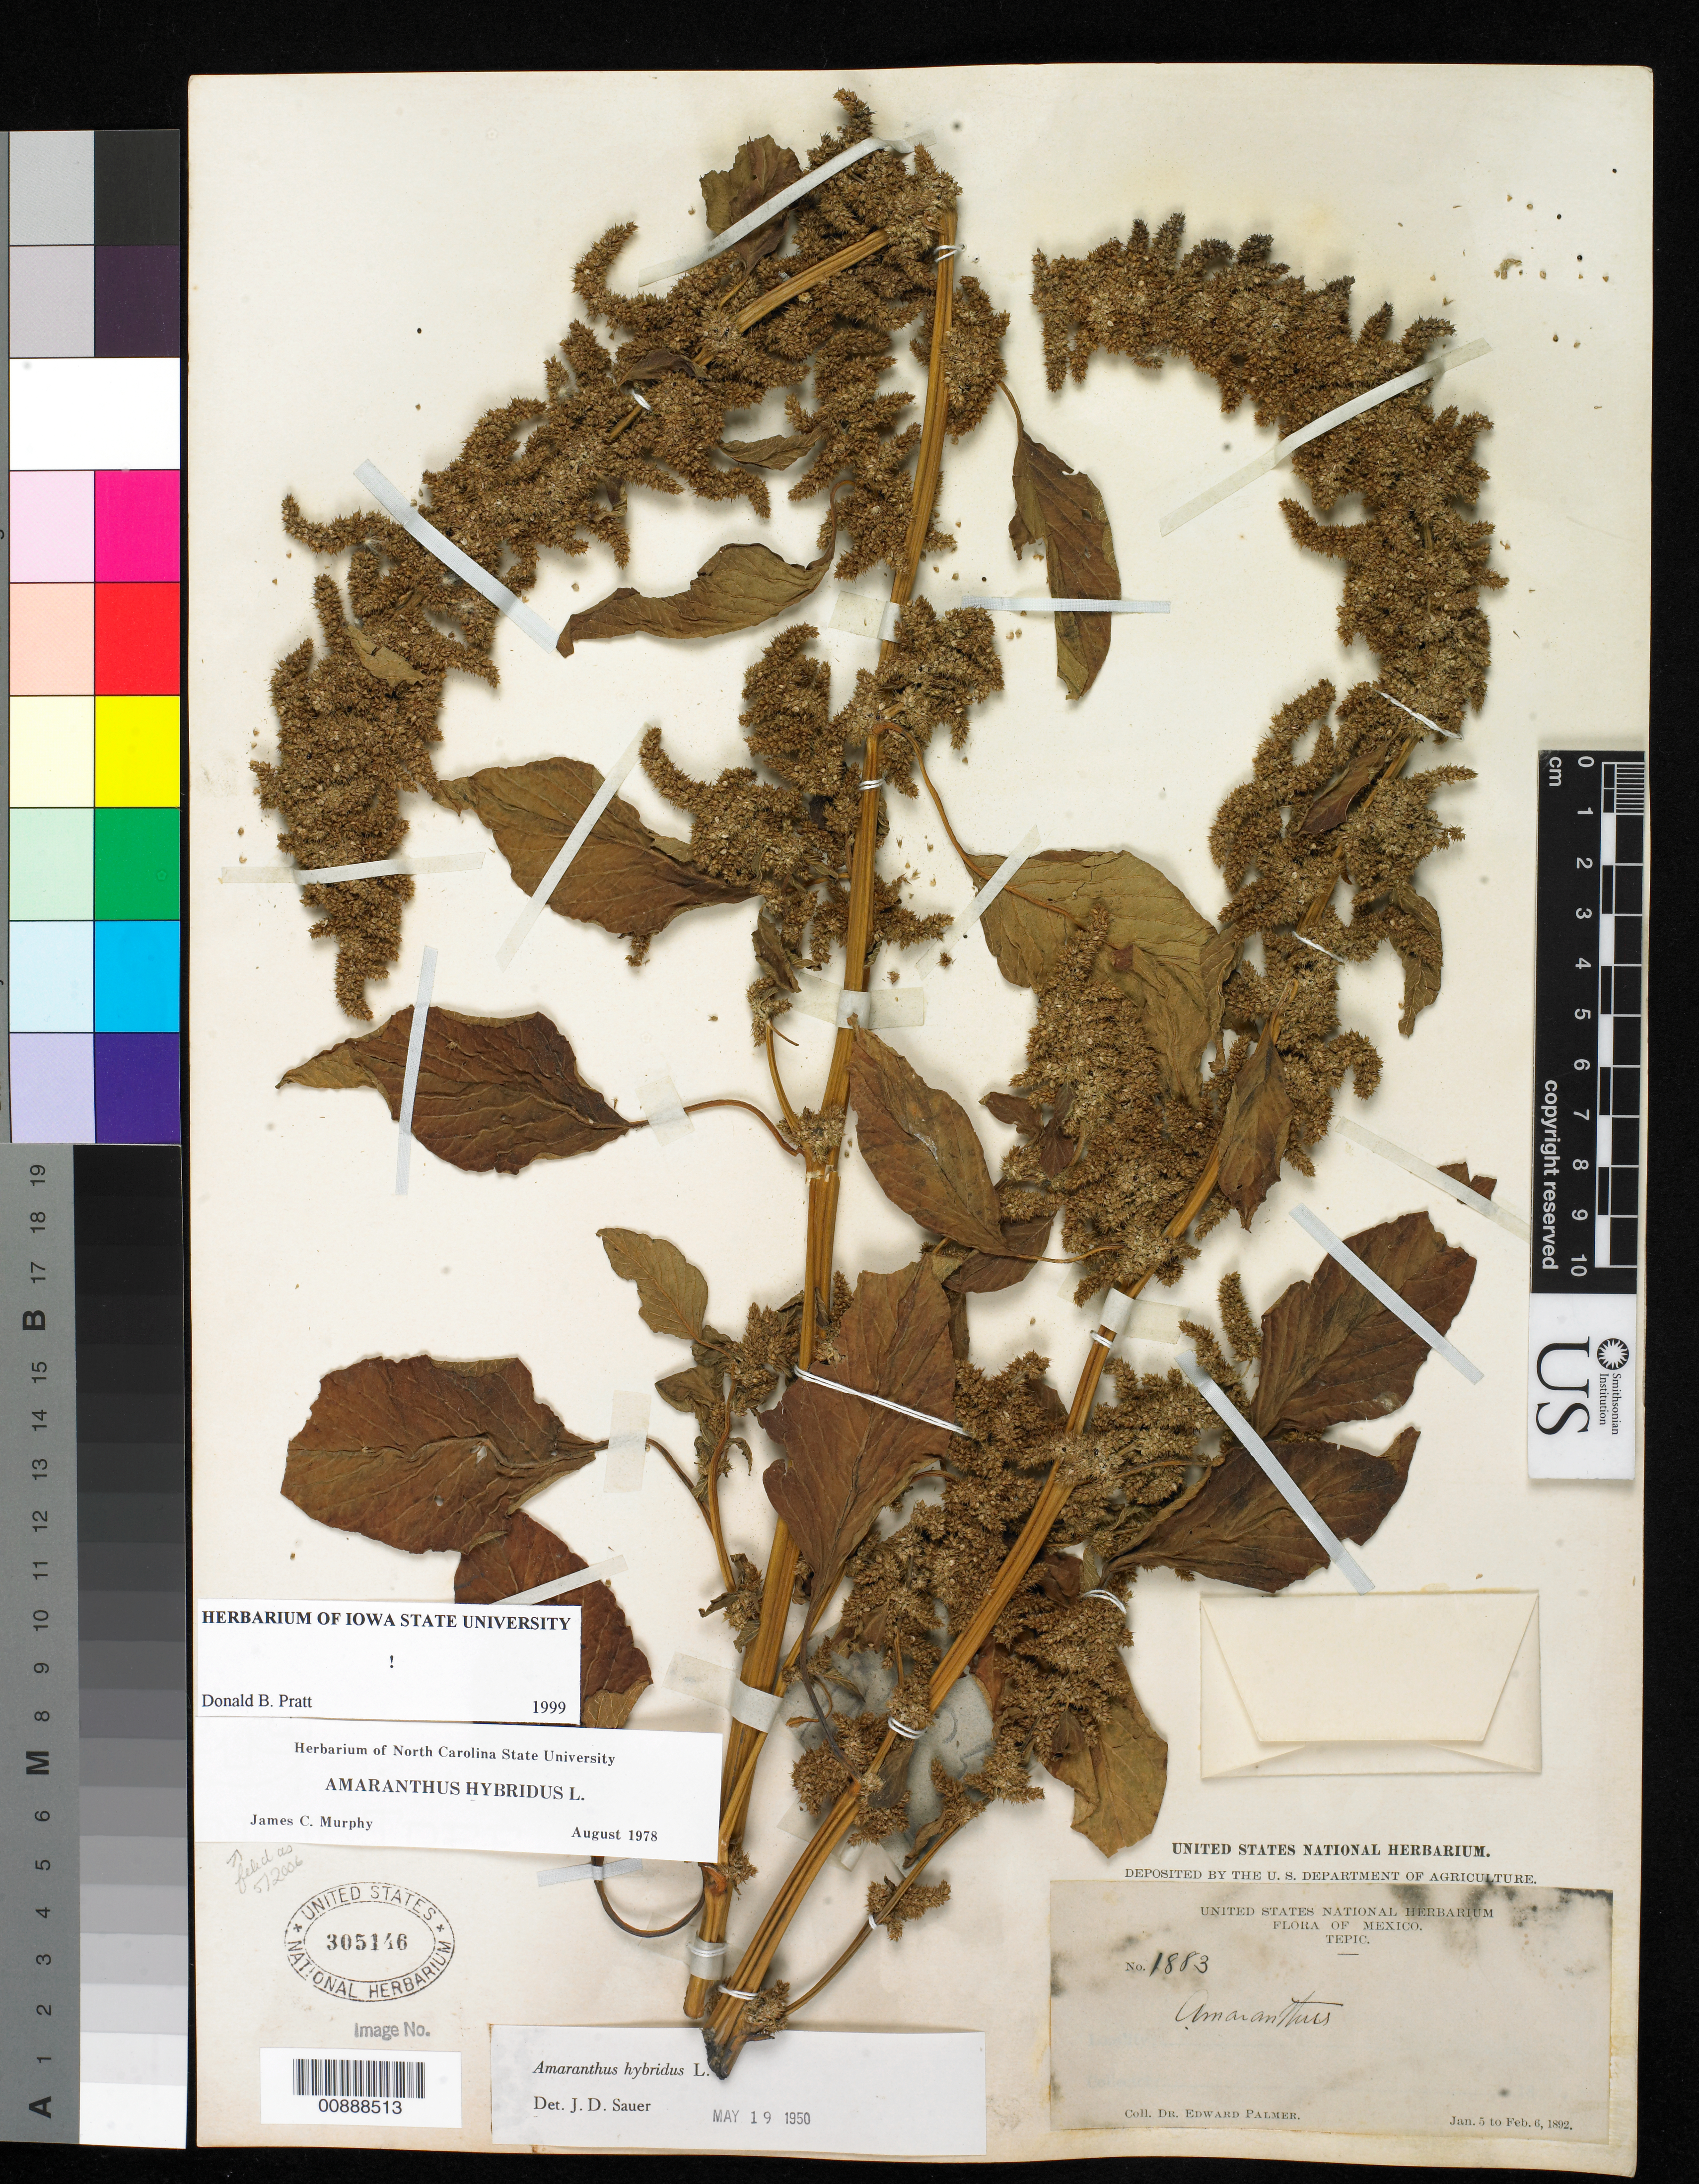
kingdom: Plantae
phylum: Tracheophyta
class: Magnoliopsida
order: Caryophyllales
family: Amaranthaceae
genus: Amaranthus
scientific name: Amaranthus hybridus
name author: L.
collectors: E. Palmer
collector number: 1883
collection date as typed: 05 Jan 1892 to 06 Feb 1892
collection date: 1892-01-05/1892-02-06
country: Mexico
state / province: Nayarit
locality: Tepic, Nayarit.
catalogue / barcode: US 305146